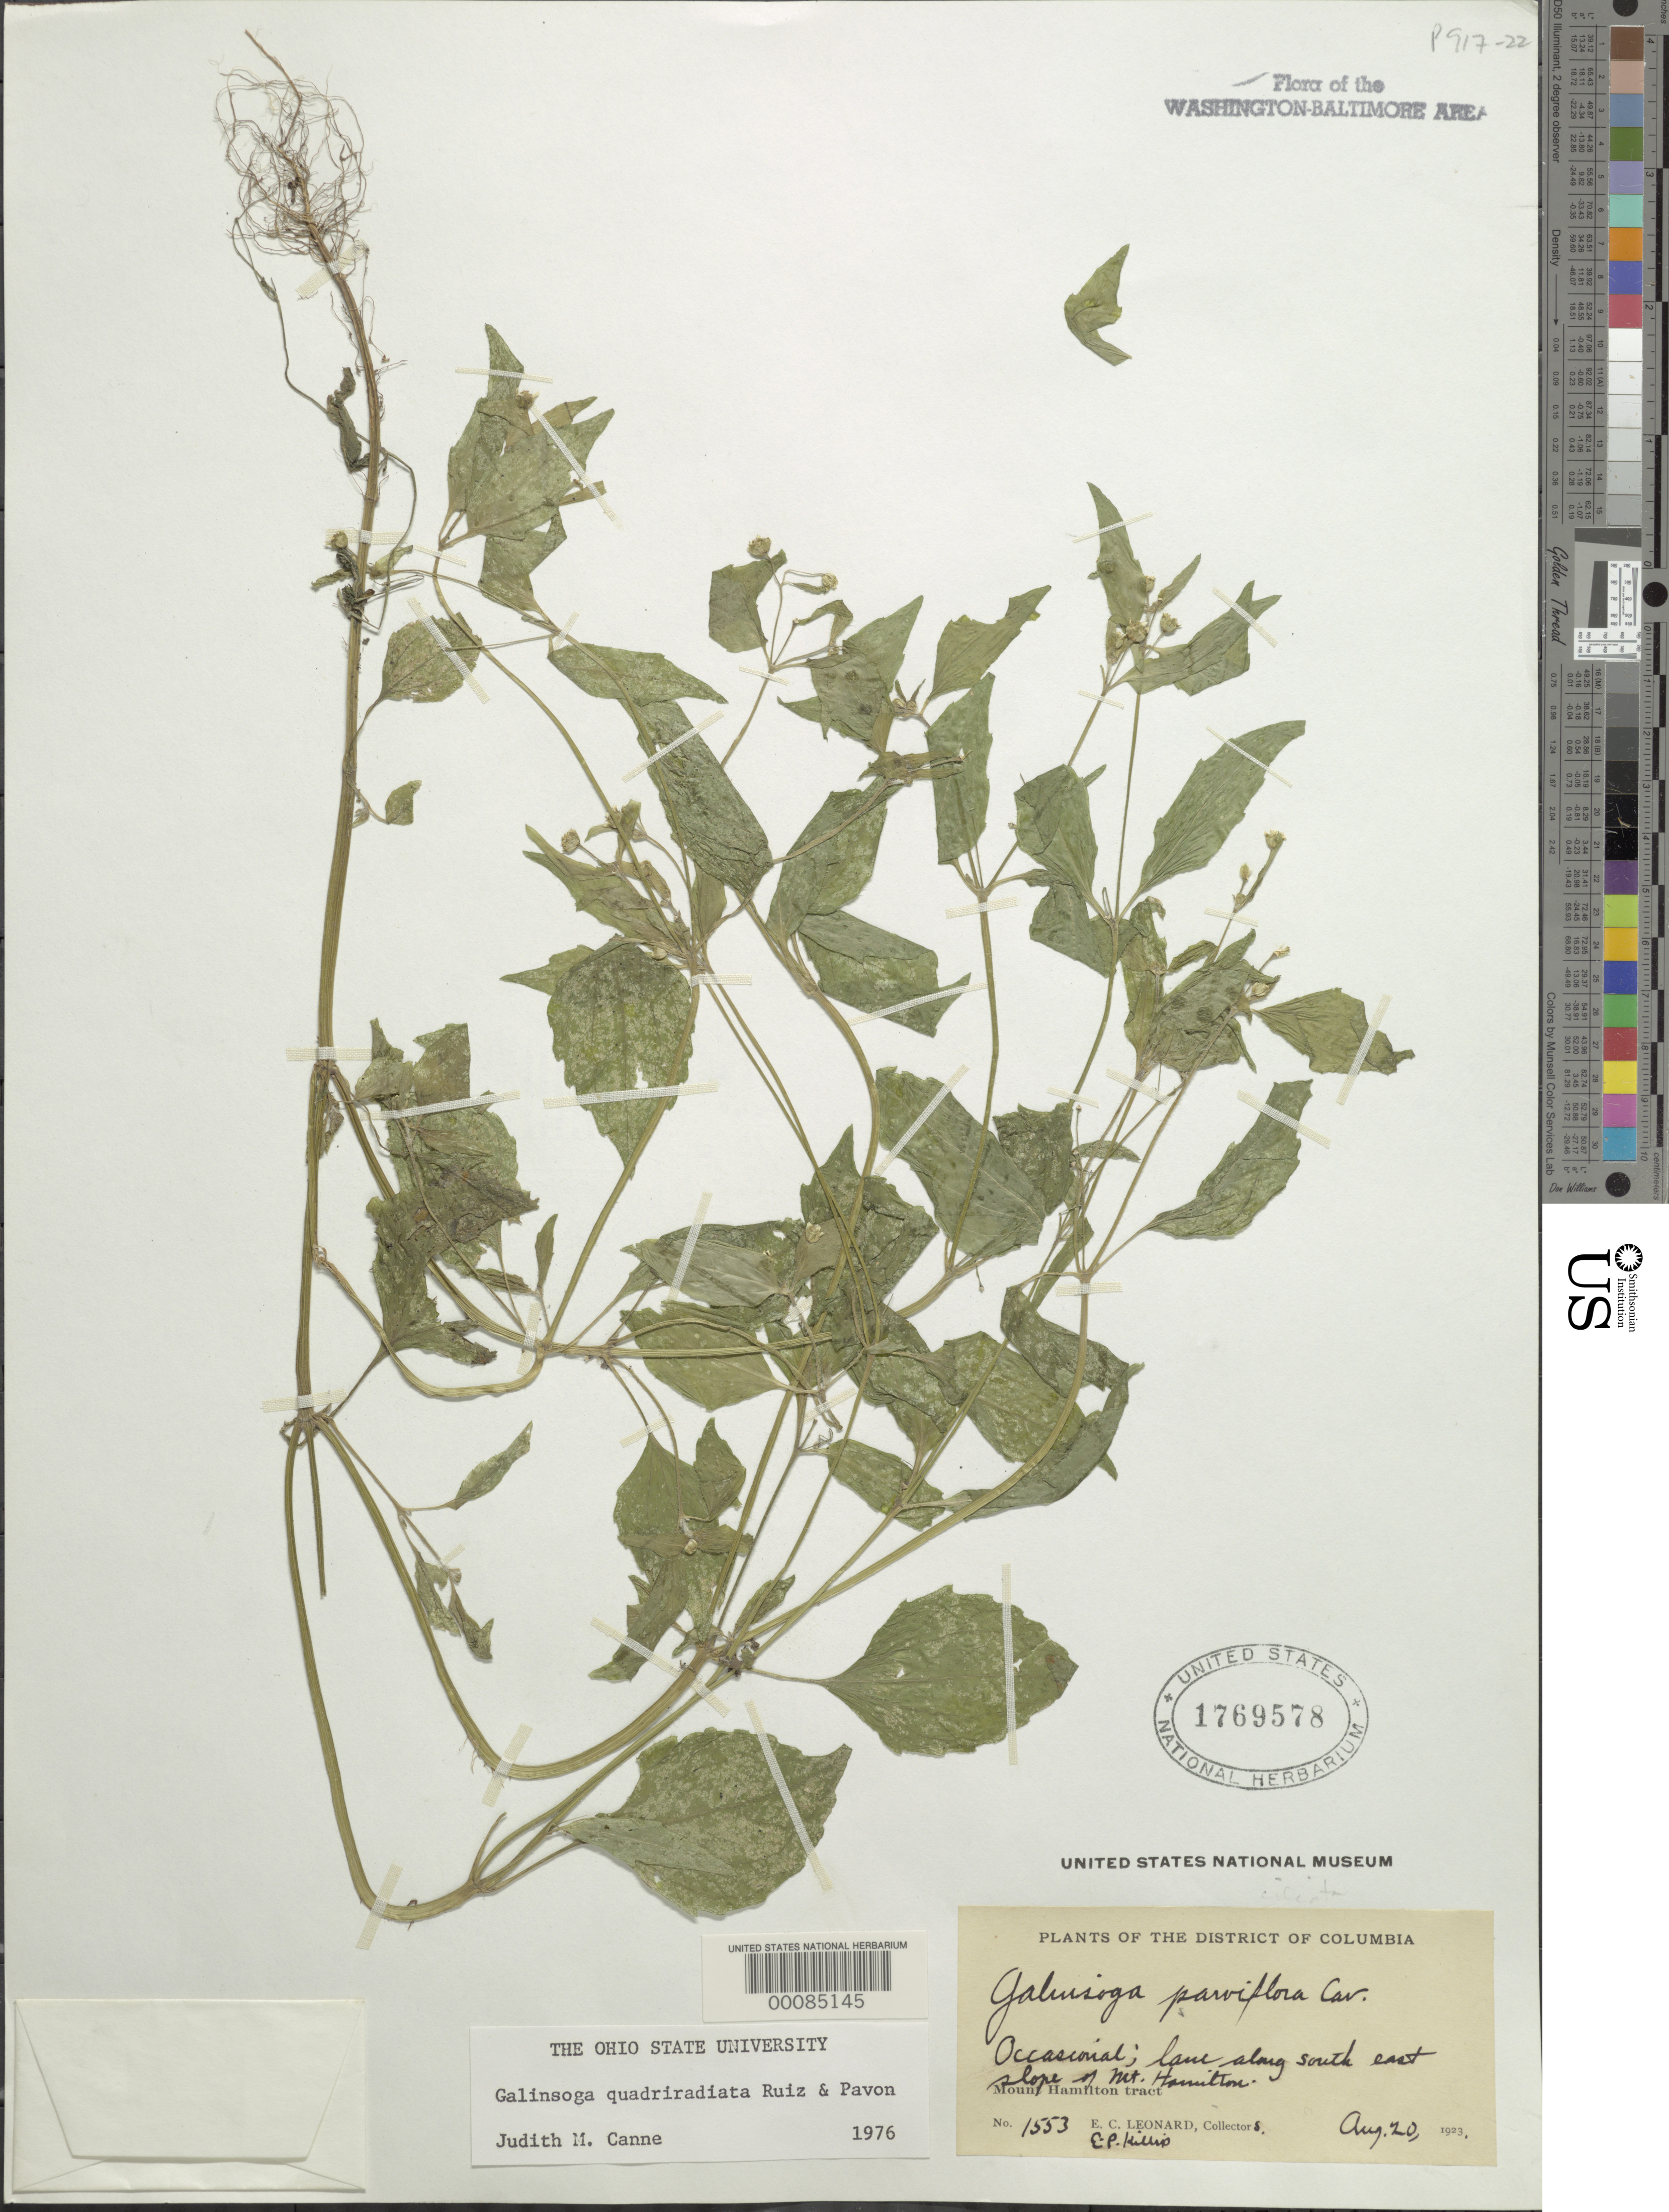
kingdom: Plantae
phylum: Tracheophyta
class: Magnoliopsida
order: Asterales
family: Asteraceae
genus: Galinsoga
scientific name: Galinsoga quadriradiata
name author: Ruiz & Pav.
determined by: Canne-Hilliker, J. M.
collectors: E. C. Leonard & E. P. Killip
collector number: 1553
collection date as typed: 20 Aug 1923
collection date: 1923-08-20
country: United States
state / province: District of Columbia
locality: SE slope of Mount Hamilton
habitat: Lane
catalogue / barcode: US 1769578